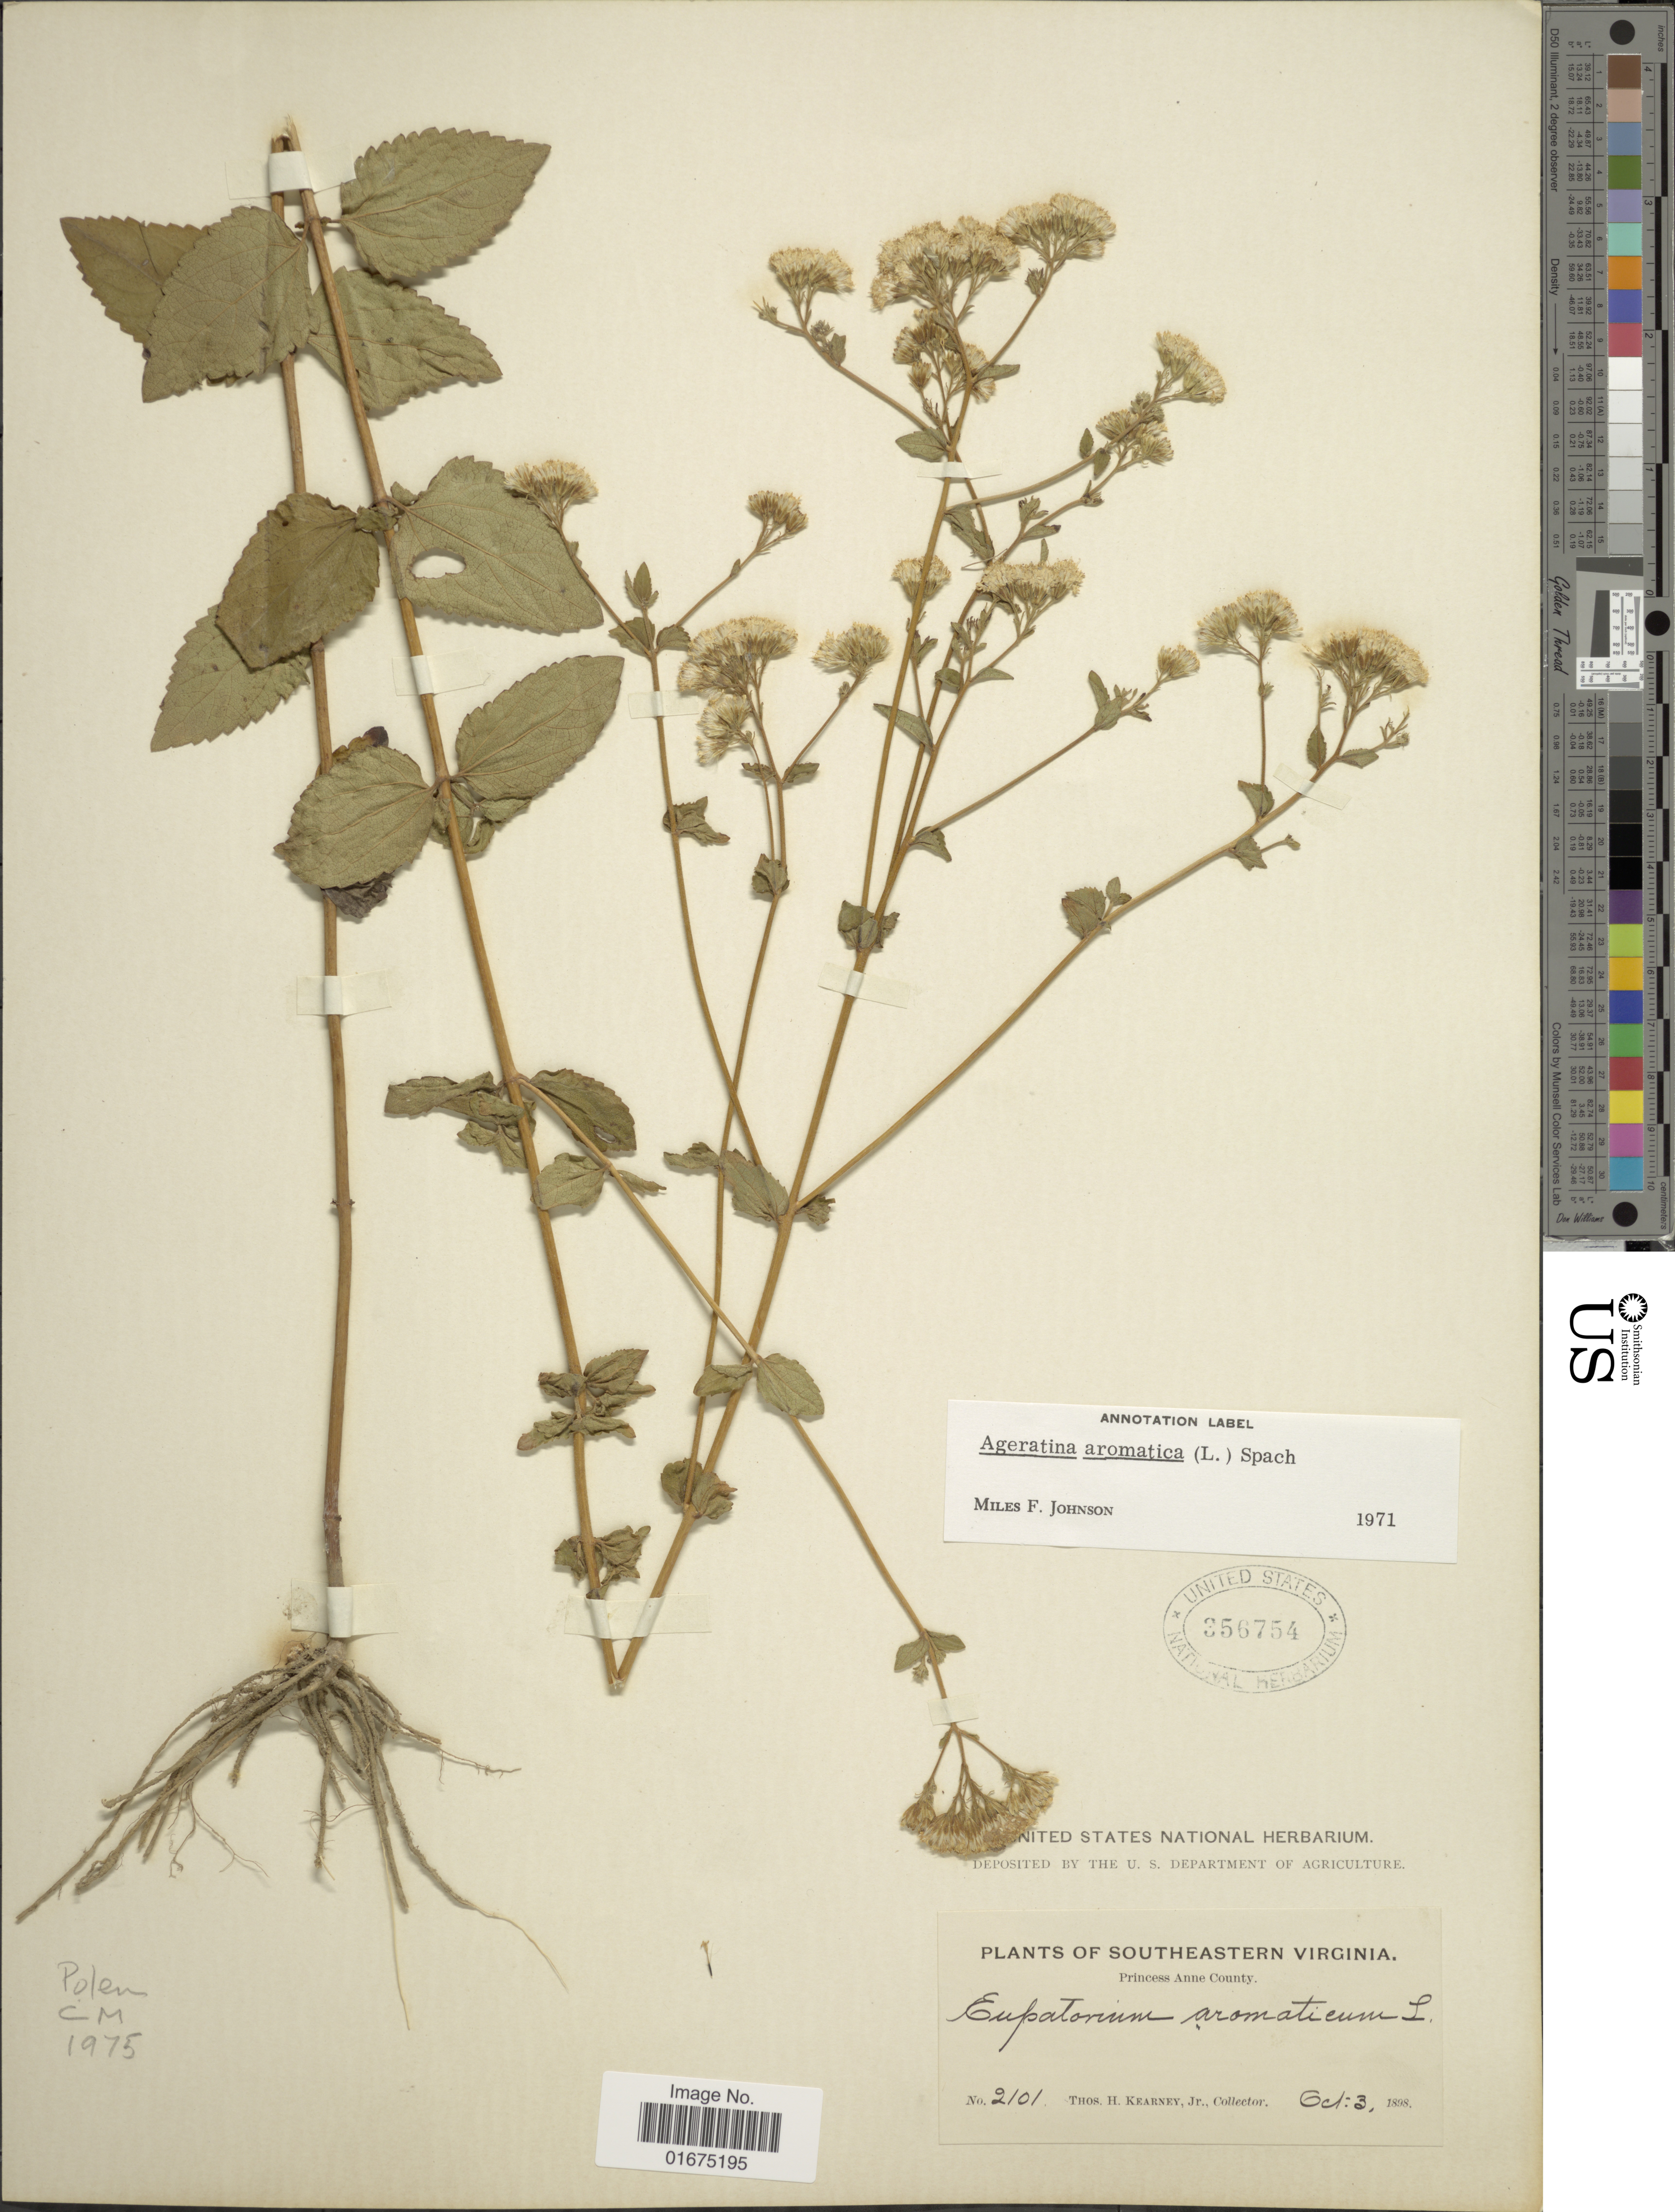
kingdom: Plantae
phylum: Tracheophyta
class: Magnoliopsida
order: Asterales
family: Asteraceae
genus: Ageratina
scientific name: Ageratina aromatica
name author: (L.) Spach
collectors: T. H. Kearney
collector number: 2101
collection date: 1898-10-03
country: United States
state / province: Virginia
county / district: City of Virginia Beach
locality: Southeastern Virginia, Princess Anne (=historic county name) County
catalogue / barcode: US 356754